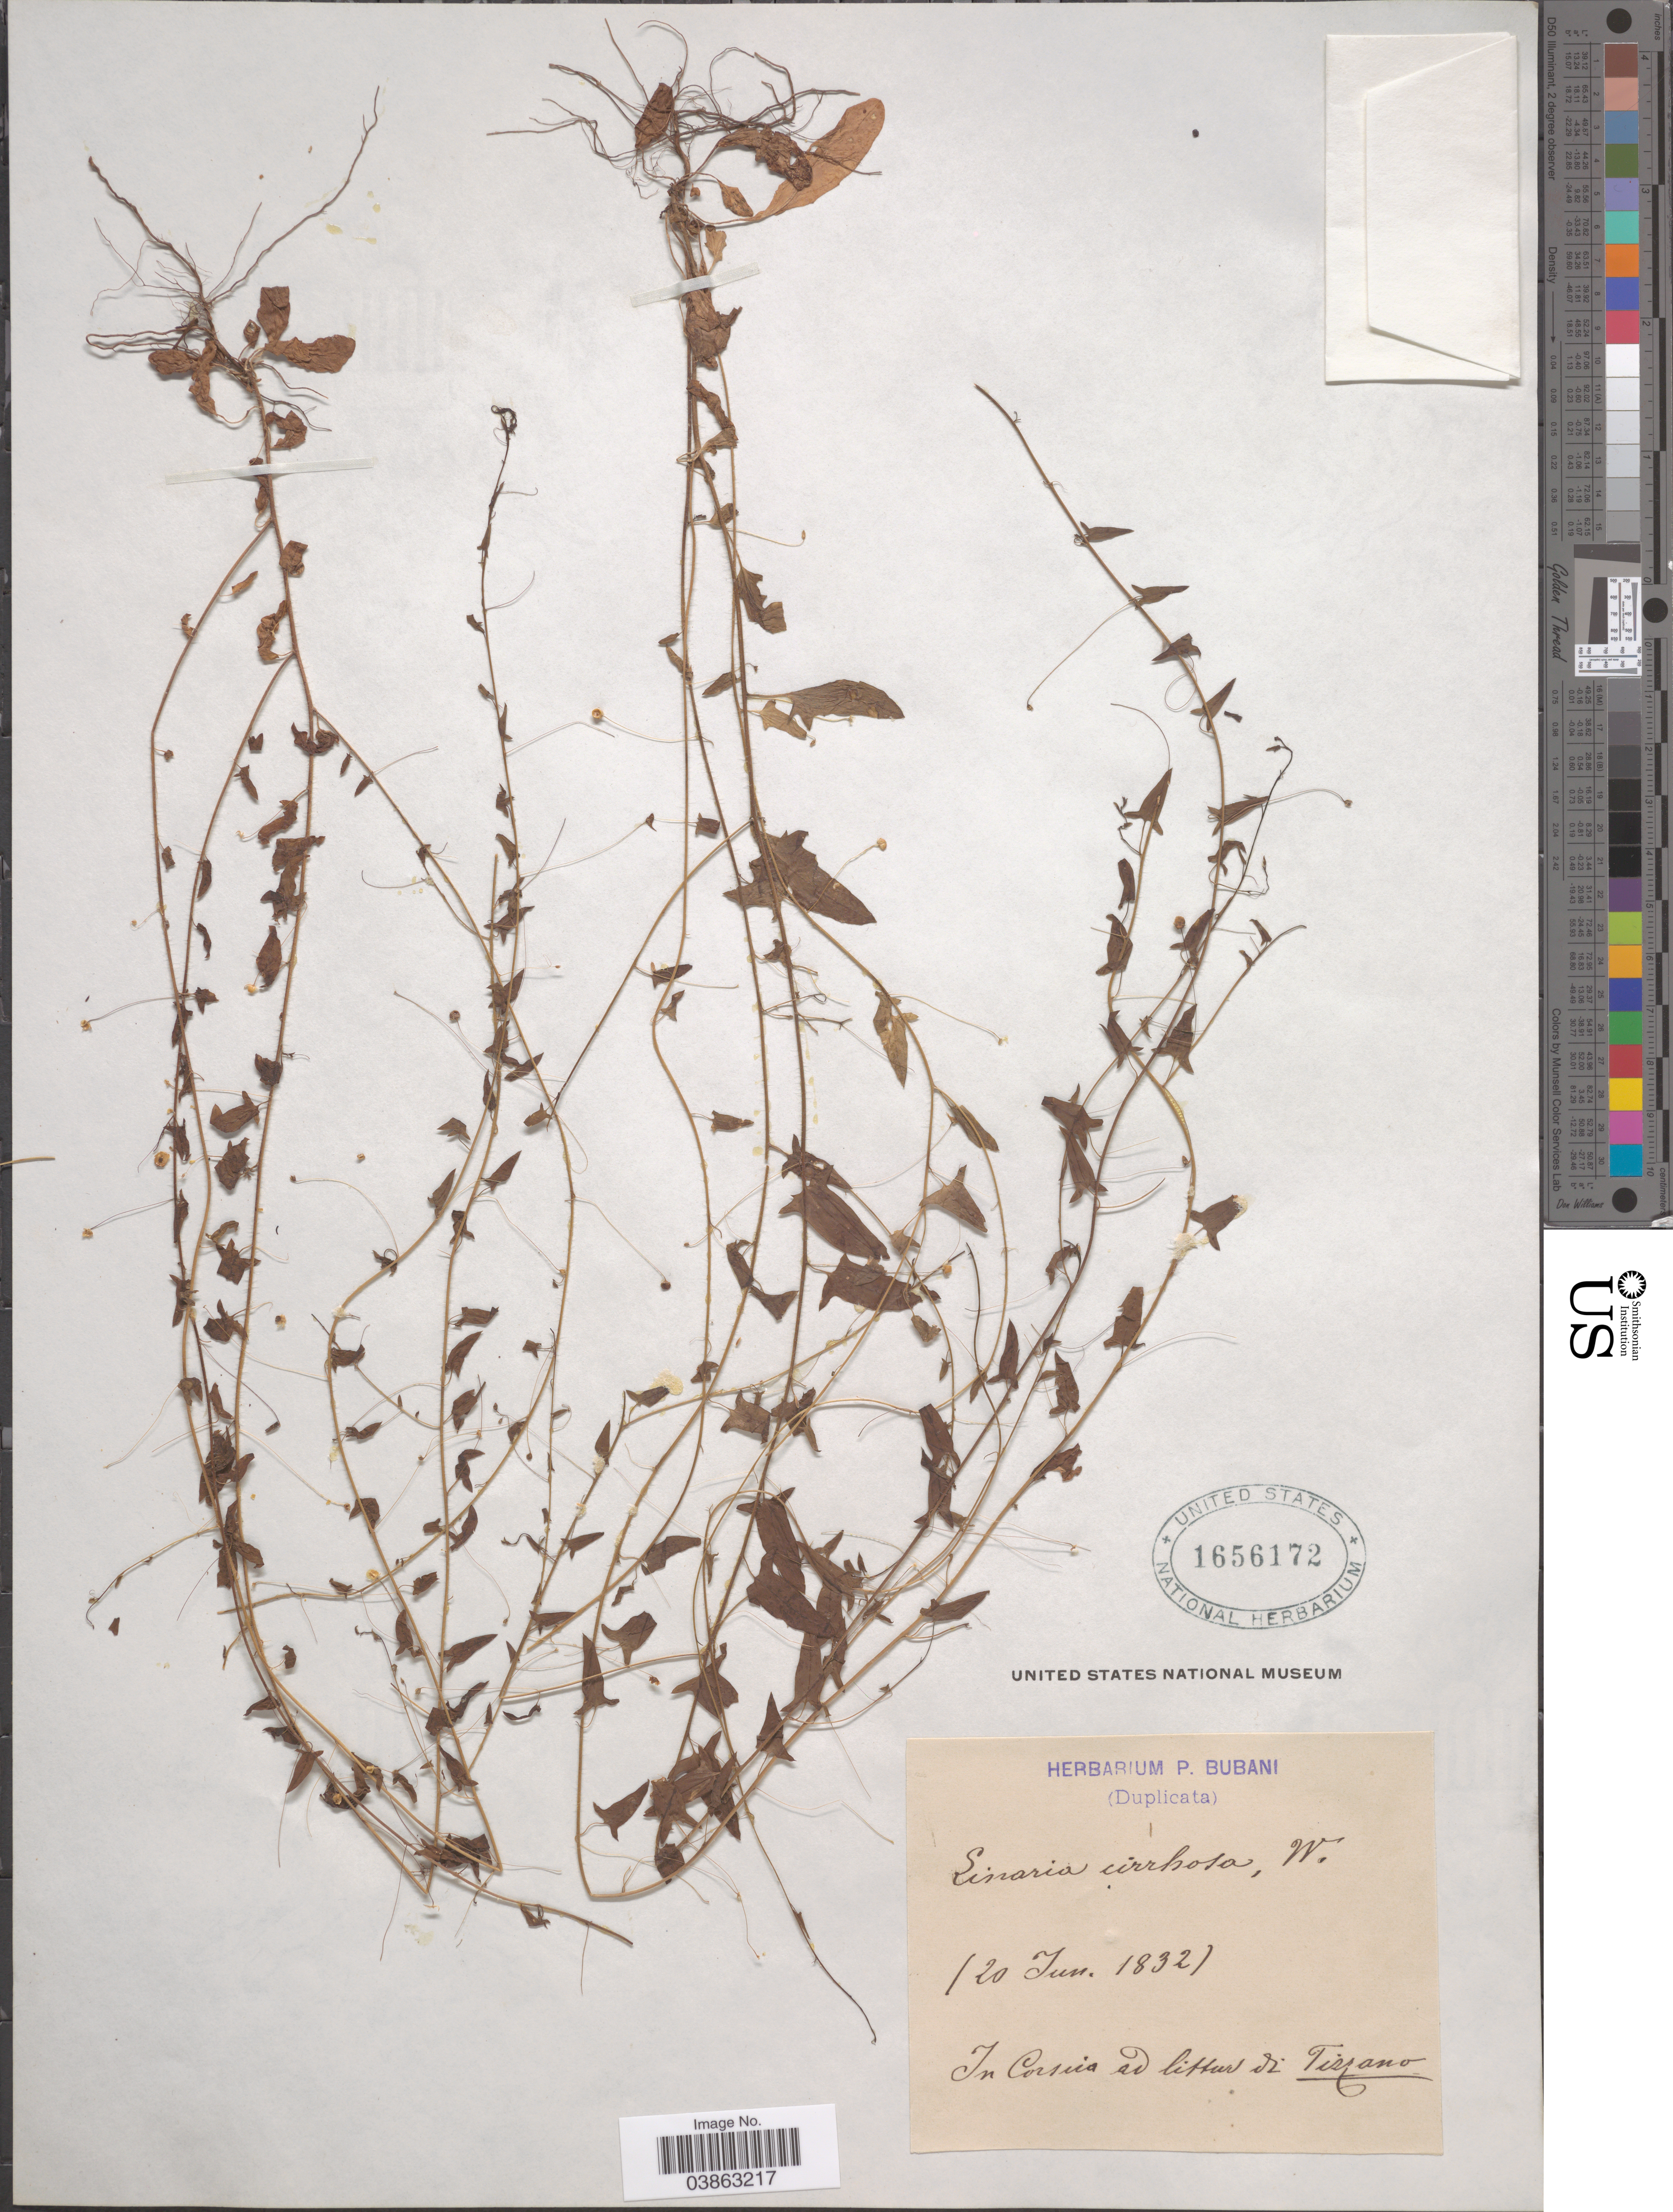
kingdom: Plantae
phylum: Tracheophyta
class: Magnoliopsida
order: Lamiales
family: Plantaginaceae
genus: Linaria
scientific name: Linaria cirrhosa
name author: (L.) Cav.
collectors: ex herb. P. Bubani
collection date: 1832-06-20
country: France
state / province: Corsica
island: Corse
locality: In Corsica ad littur di Tirzano.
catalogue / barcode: US 1656172